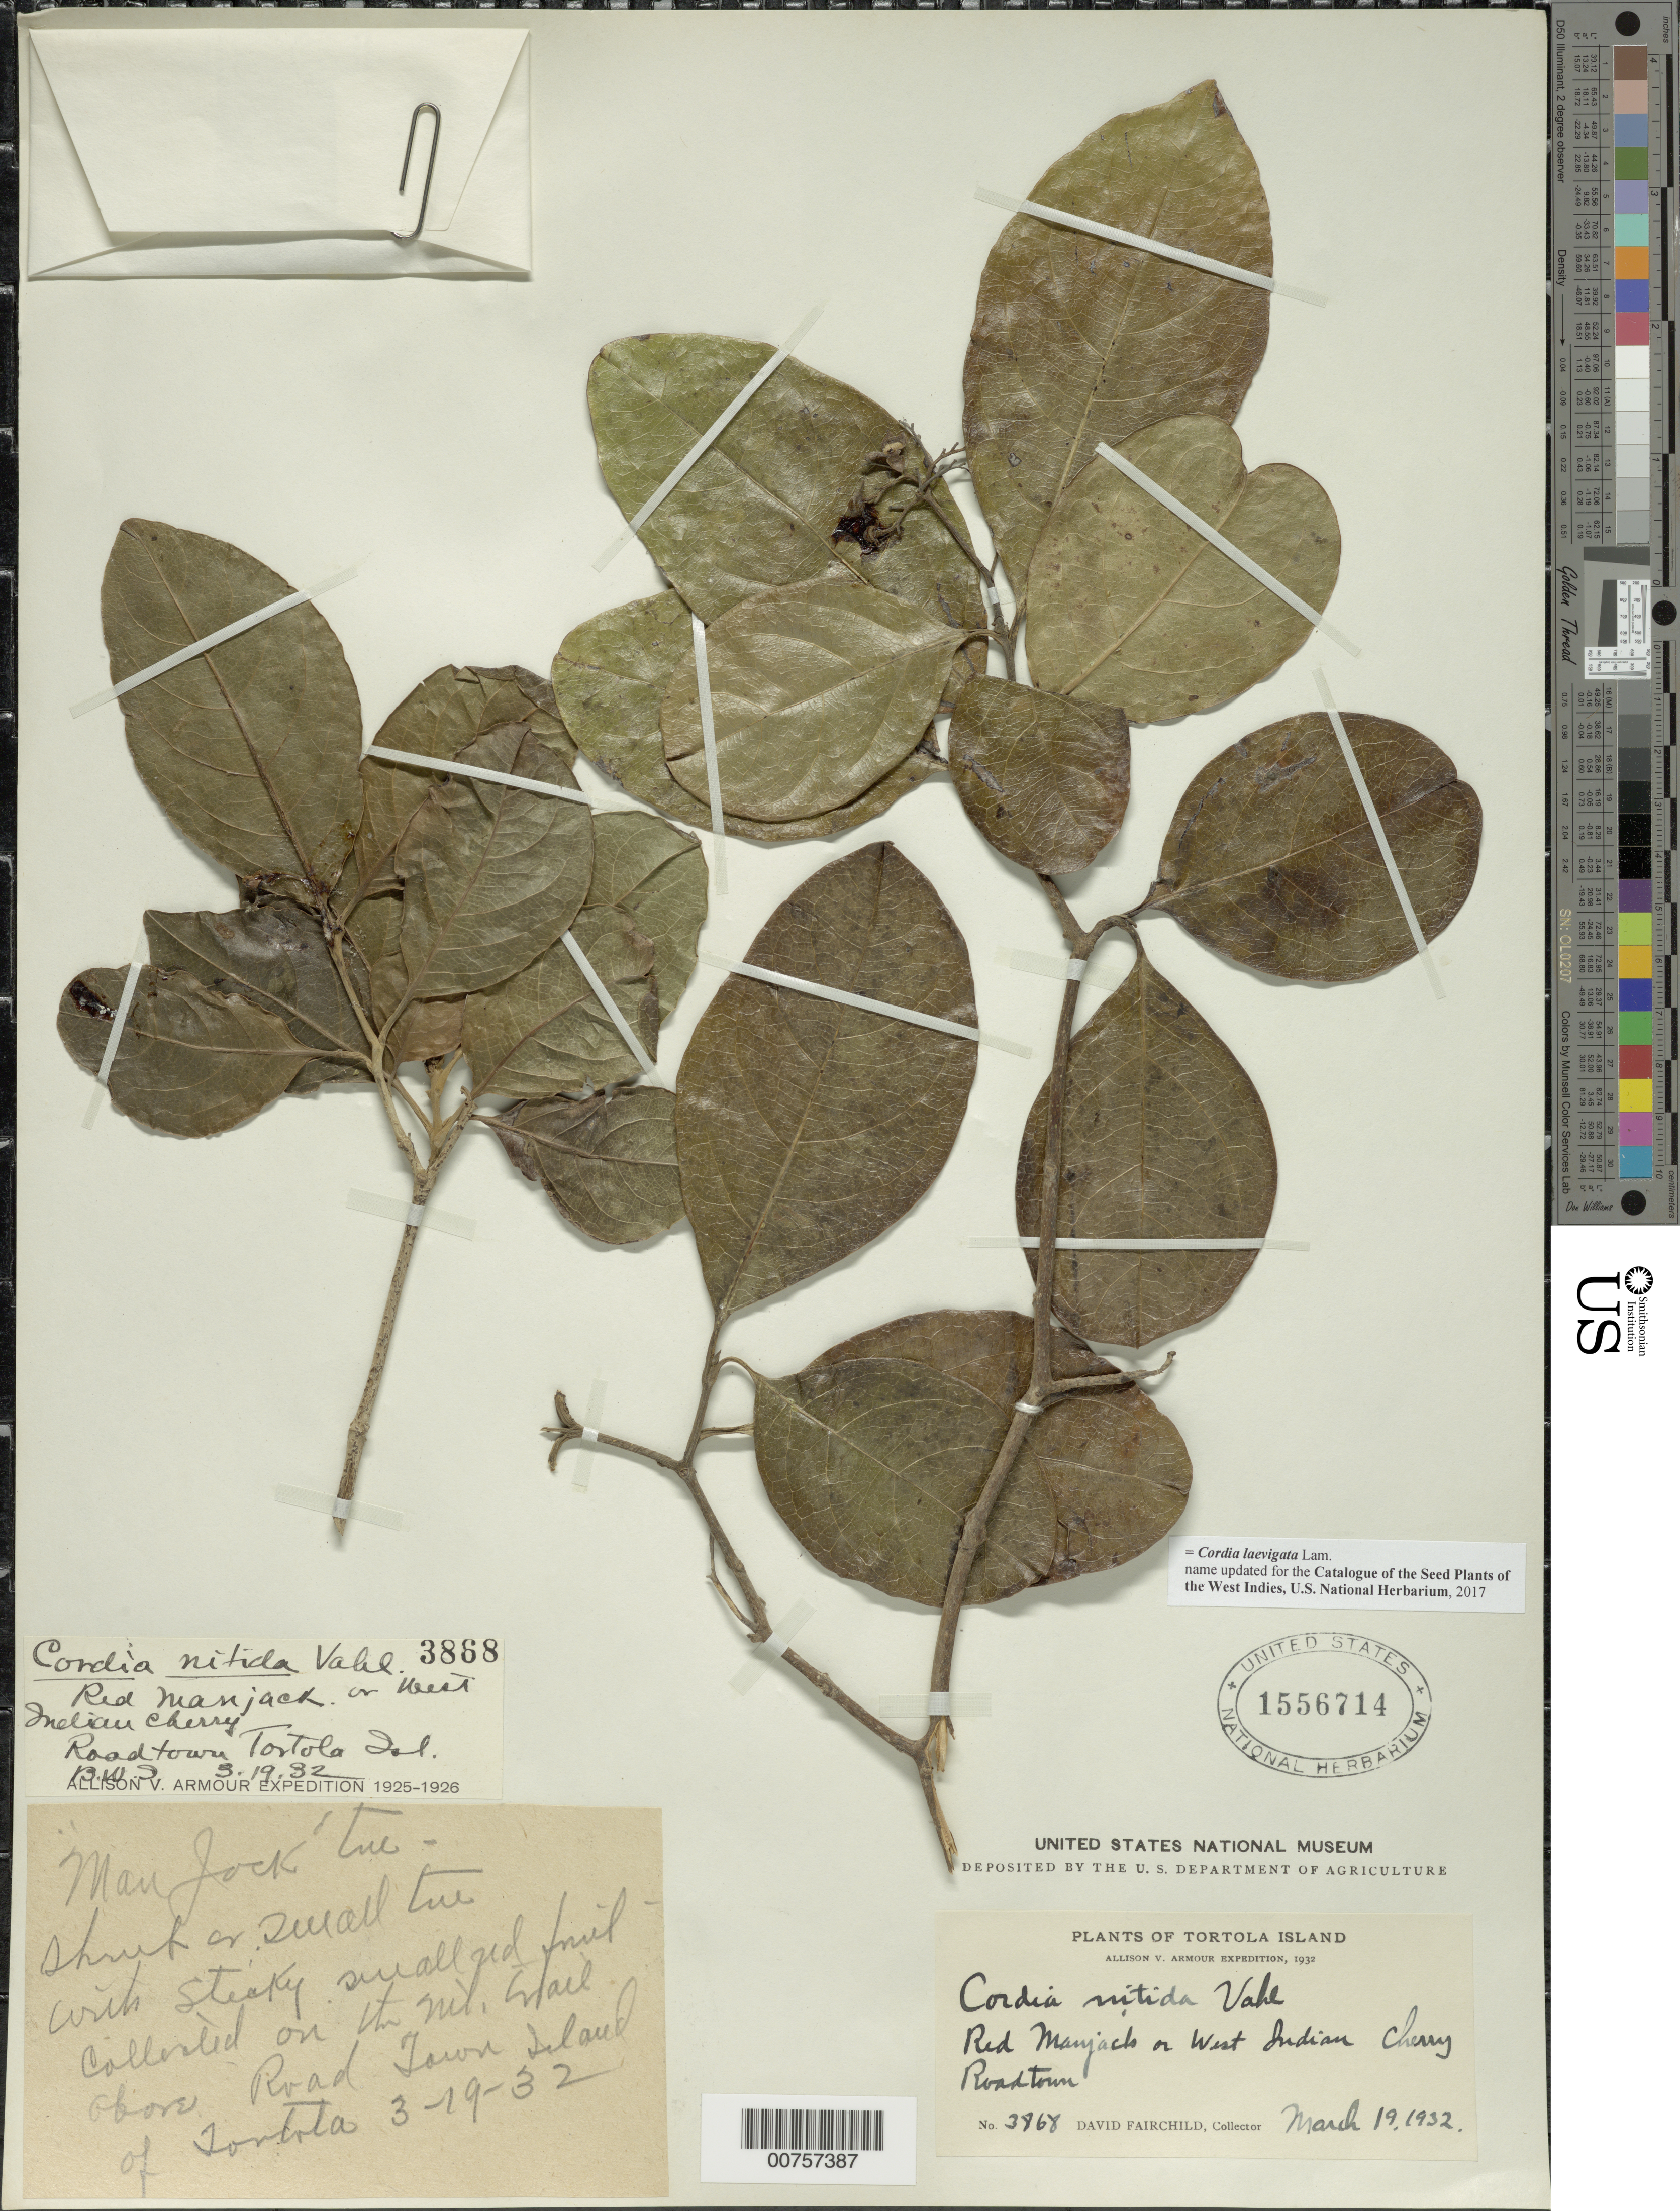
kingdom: Plantae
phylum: Tracheophyta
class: Magnoliopsida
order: Boraginales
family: Cordiaceae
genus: Cordia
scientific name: Cordia laevigata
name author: Lam.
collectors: D. Fairchild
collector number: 3868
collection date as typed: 19 Mar 1932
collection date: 1932-03-19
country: British Virgin Islands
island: Tortola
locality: Mountain trail above Roadtown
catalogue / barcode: US 1556714